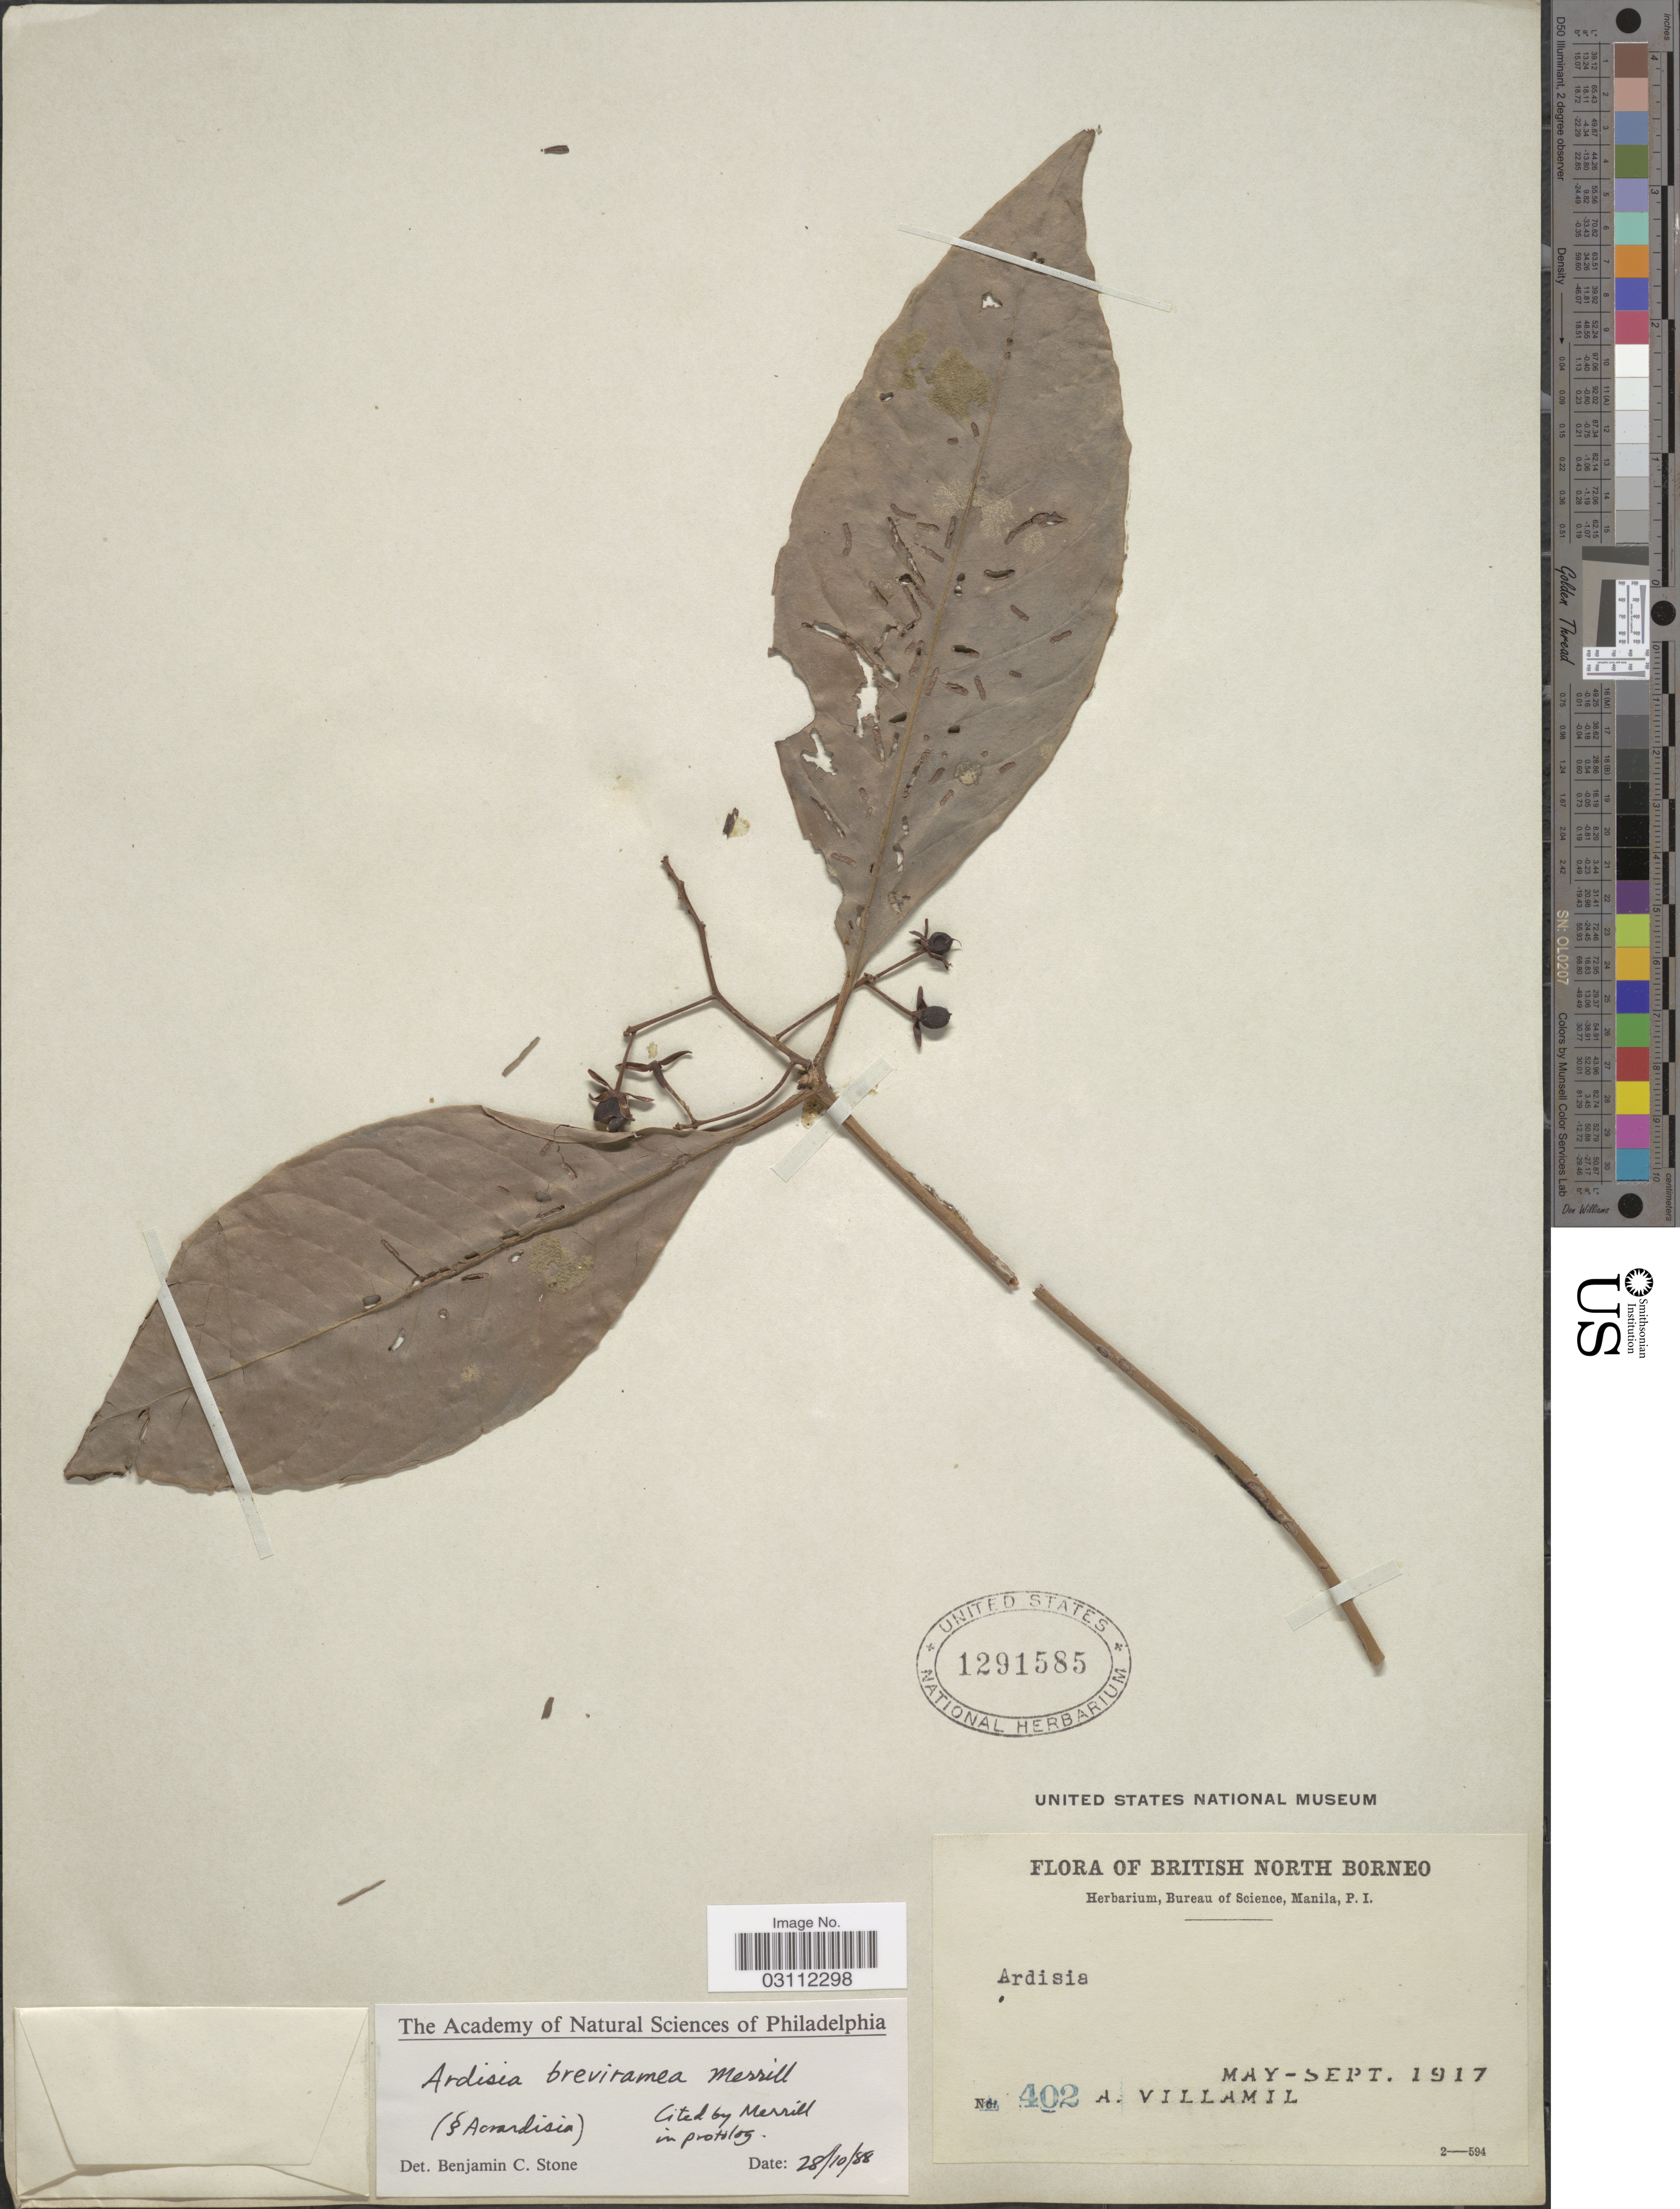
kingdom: Plantae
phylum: Tracheophyta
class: Magnoliopsida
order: Ericales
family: Primulaceae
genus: Ardisia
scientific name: Ardisia breviramea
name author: Merr.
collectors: A. Villamil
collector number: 402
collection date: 1917-05/1917-09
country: Malaysia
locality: British North Borneo.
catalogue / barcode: US 1291585